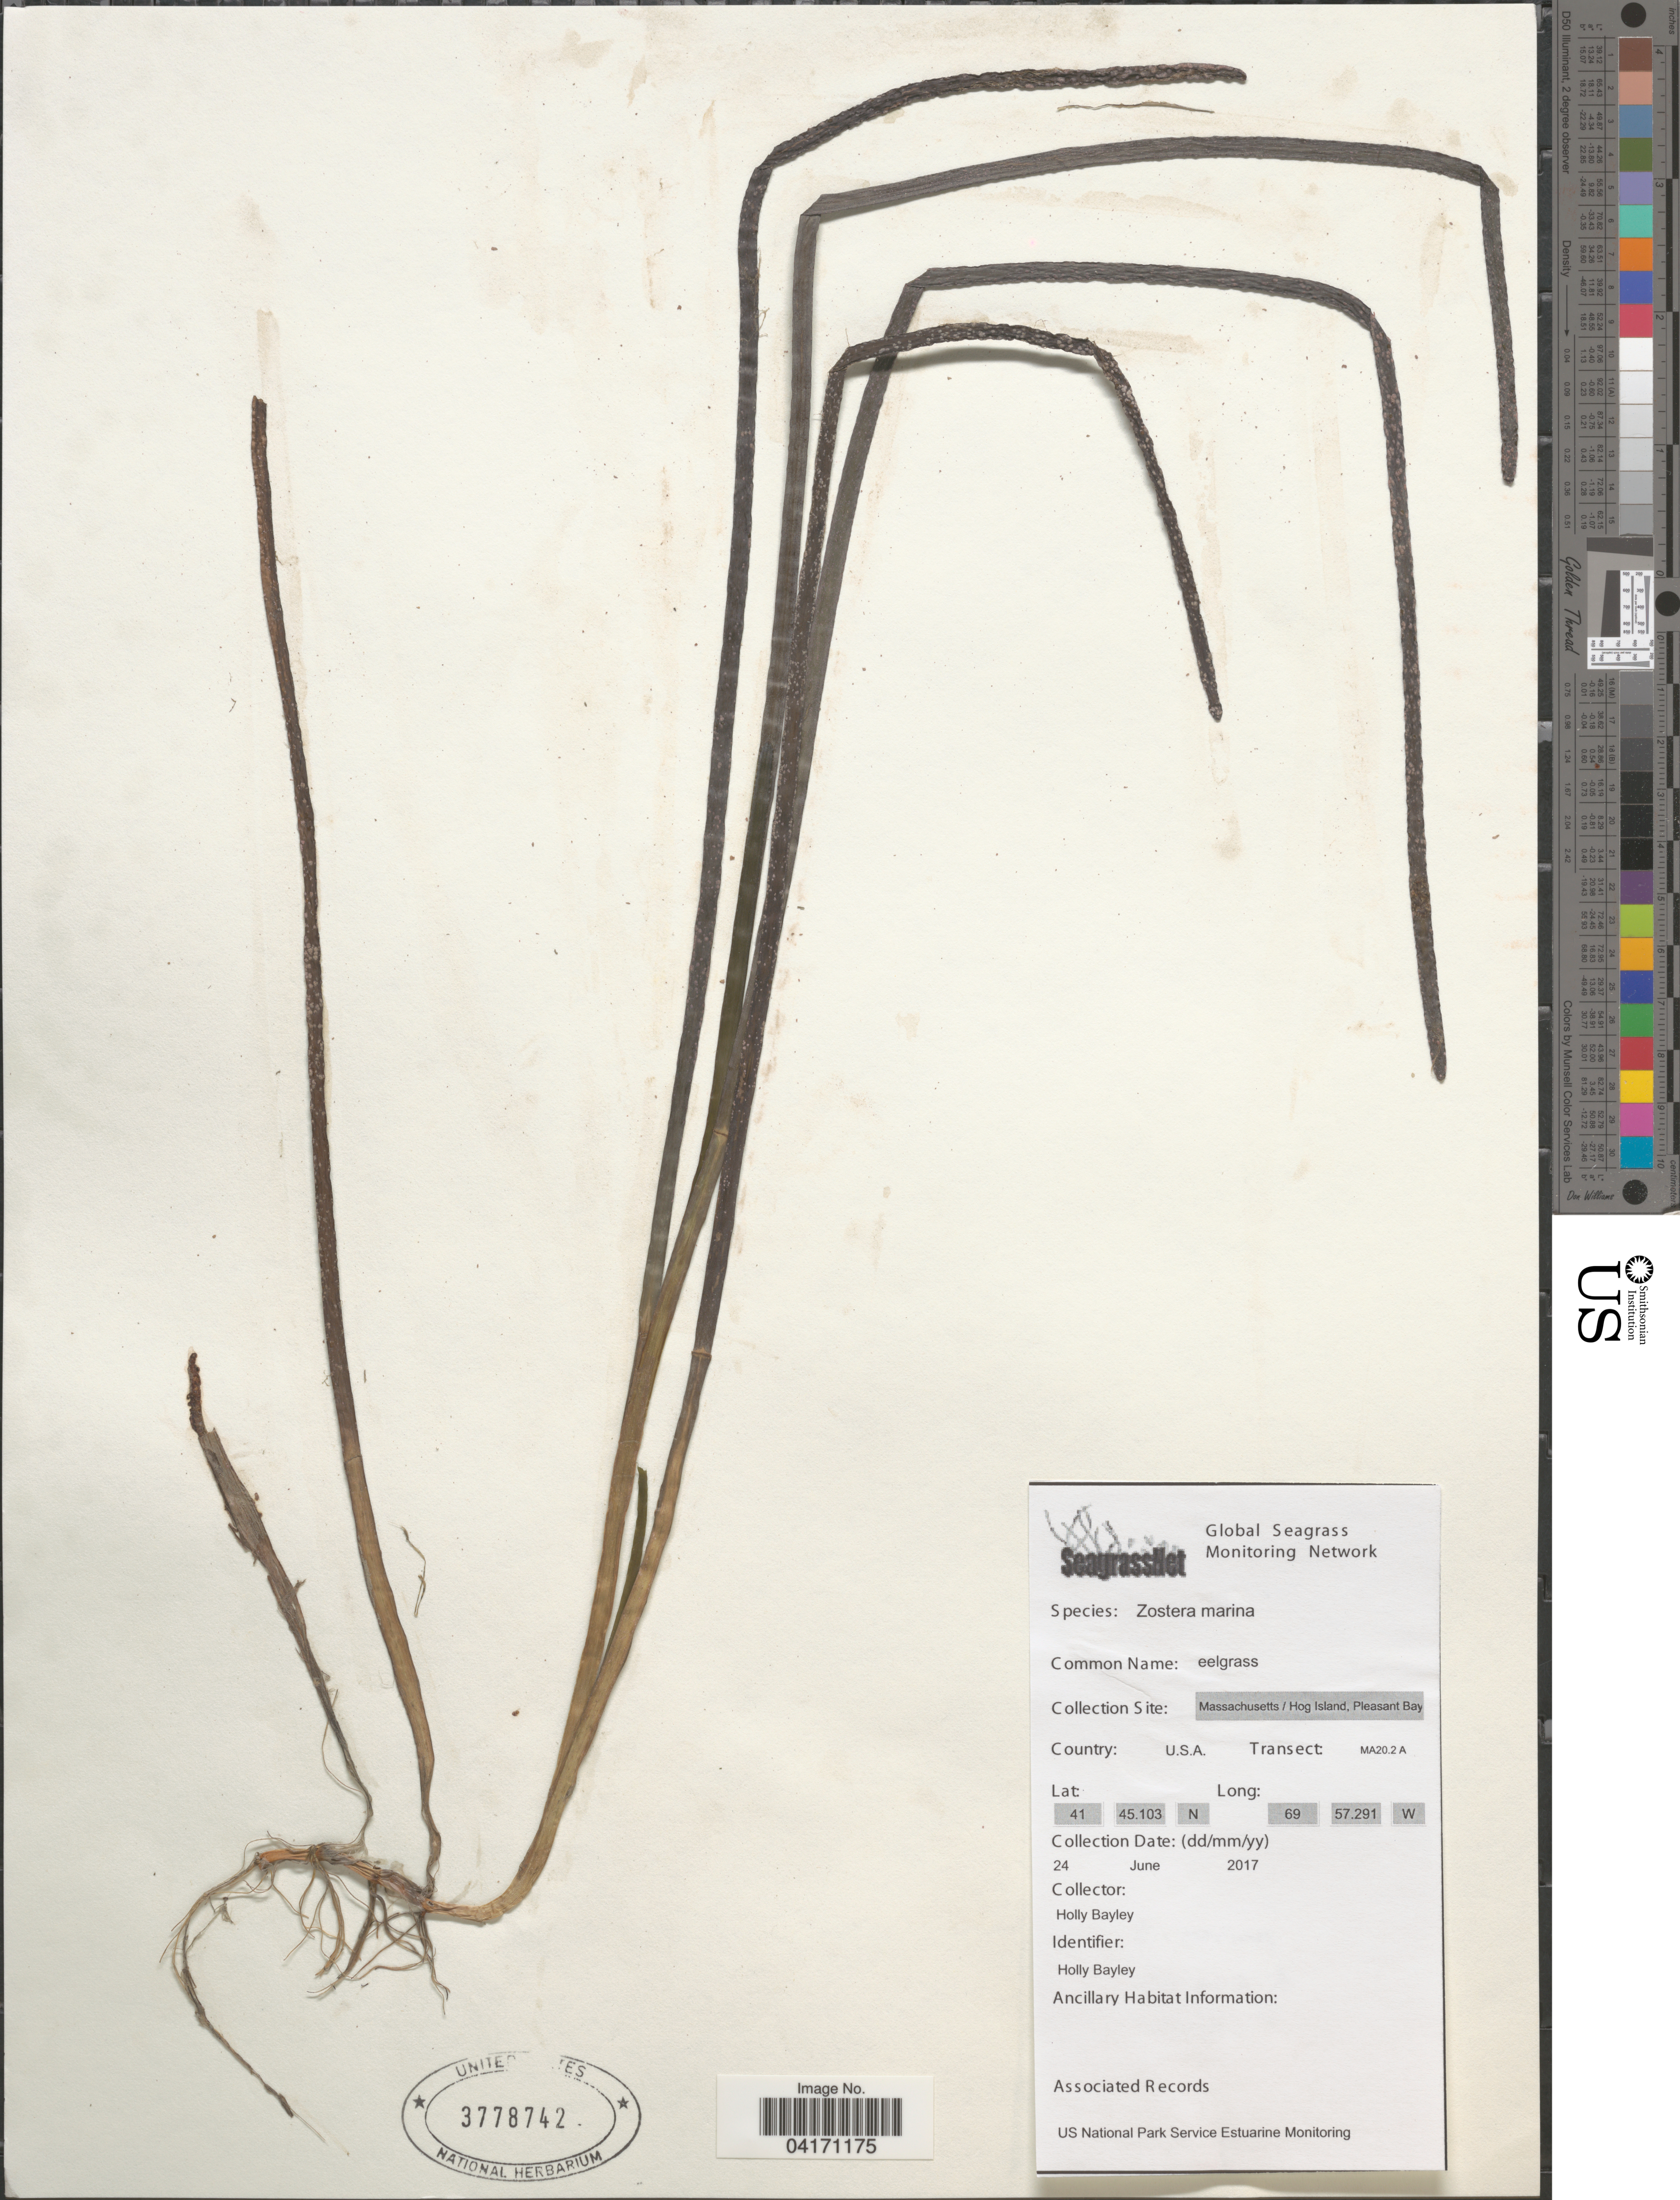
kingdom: Plantae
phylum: Tracheophyta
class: Liliopsida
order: Alismatales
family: Zosteraceae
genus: Zostera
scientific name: Zostera marina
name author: L.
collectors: H. Bayley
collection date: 2017-06-24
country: United States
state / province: Massachusetts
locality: Hog Island, Pleasant Bay. Transect: MA20.2 A.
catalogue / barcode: US 3778742